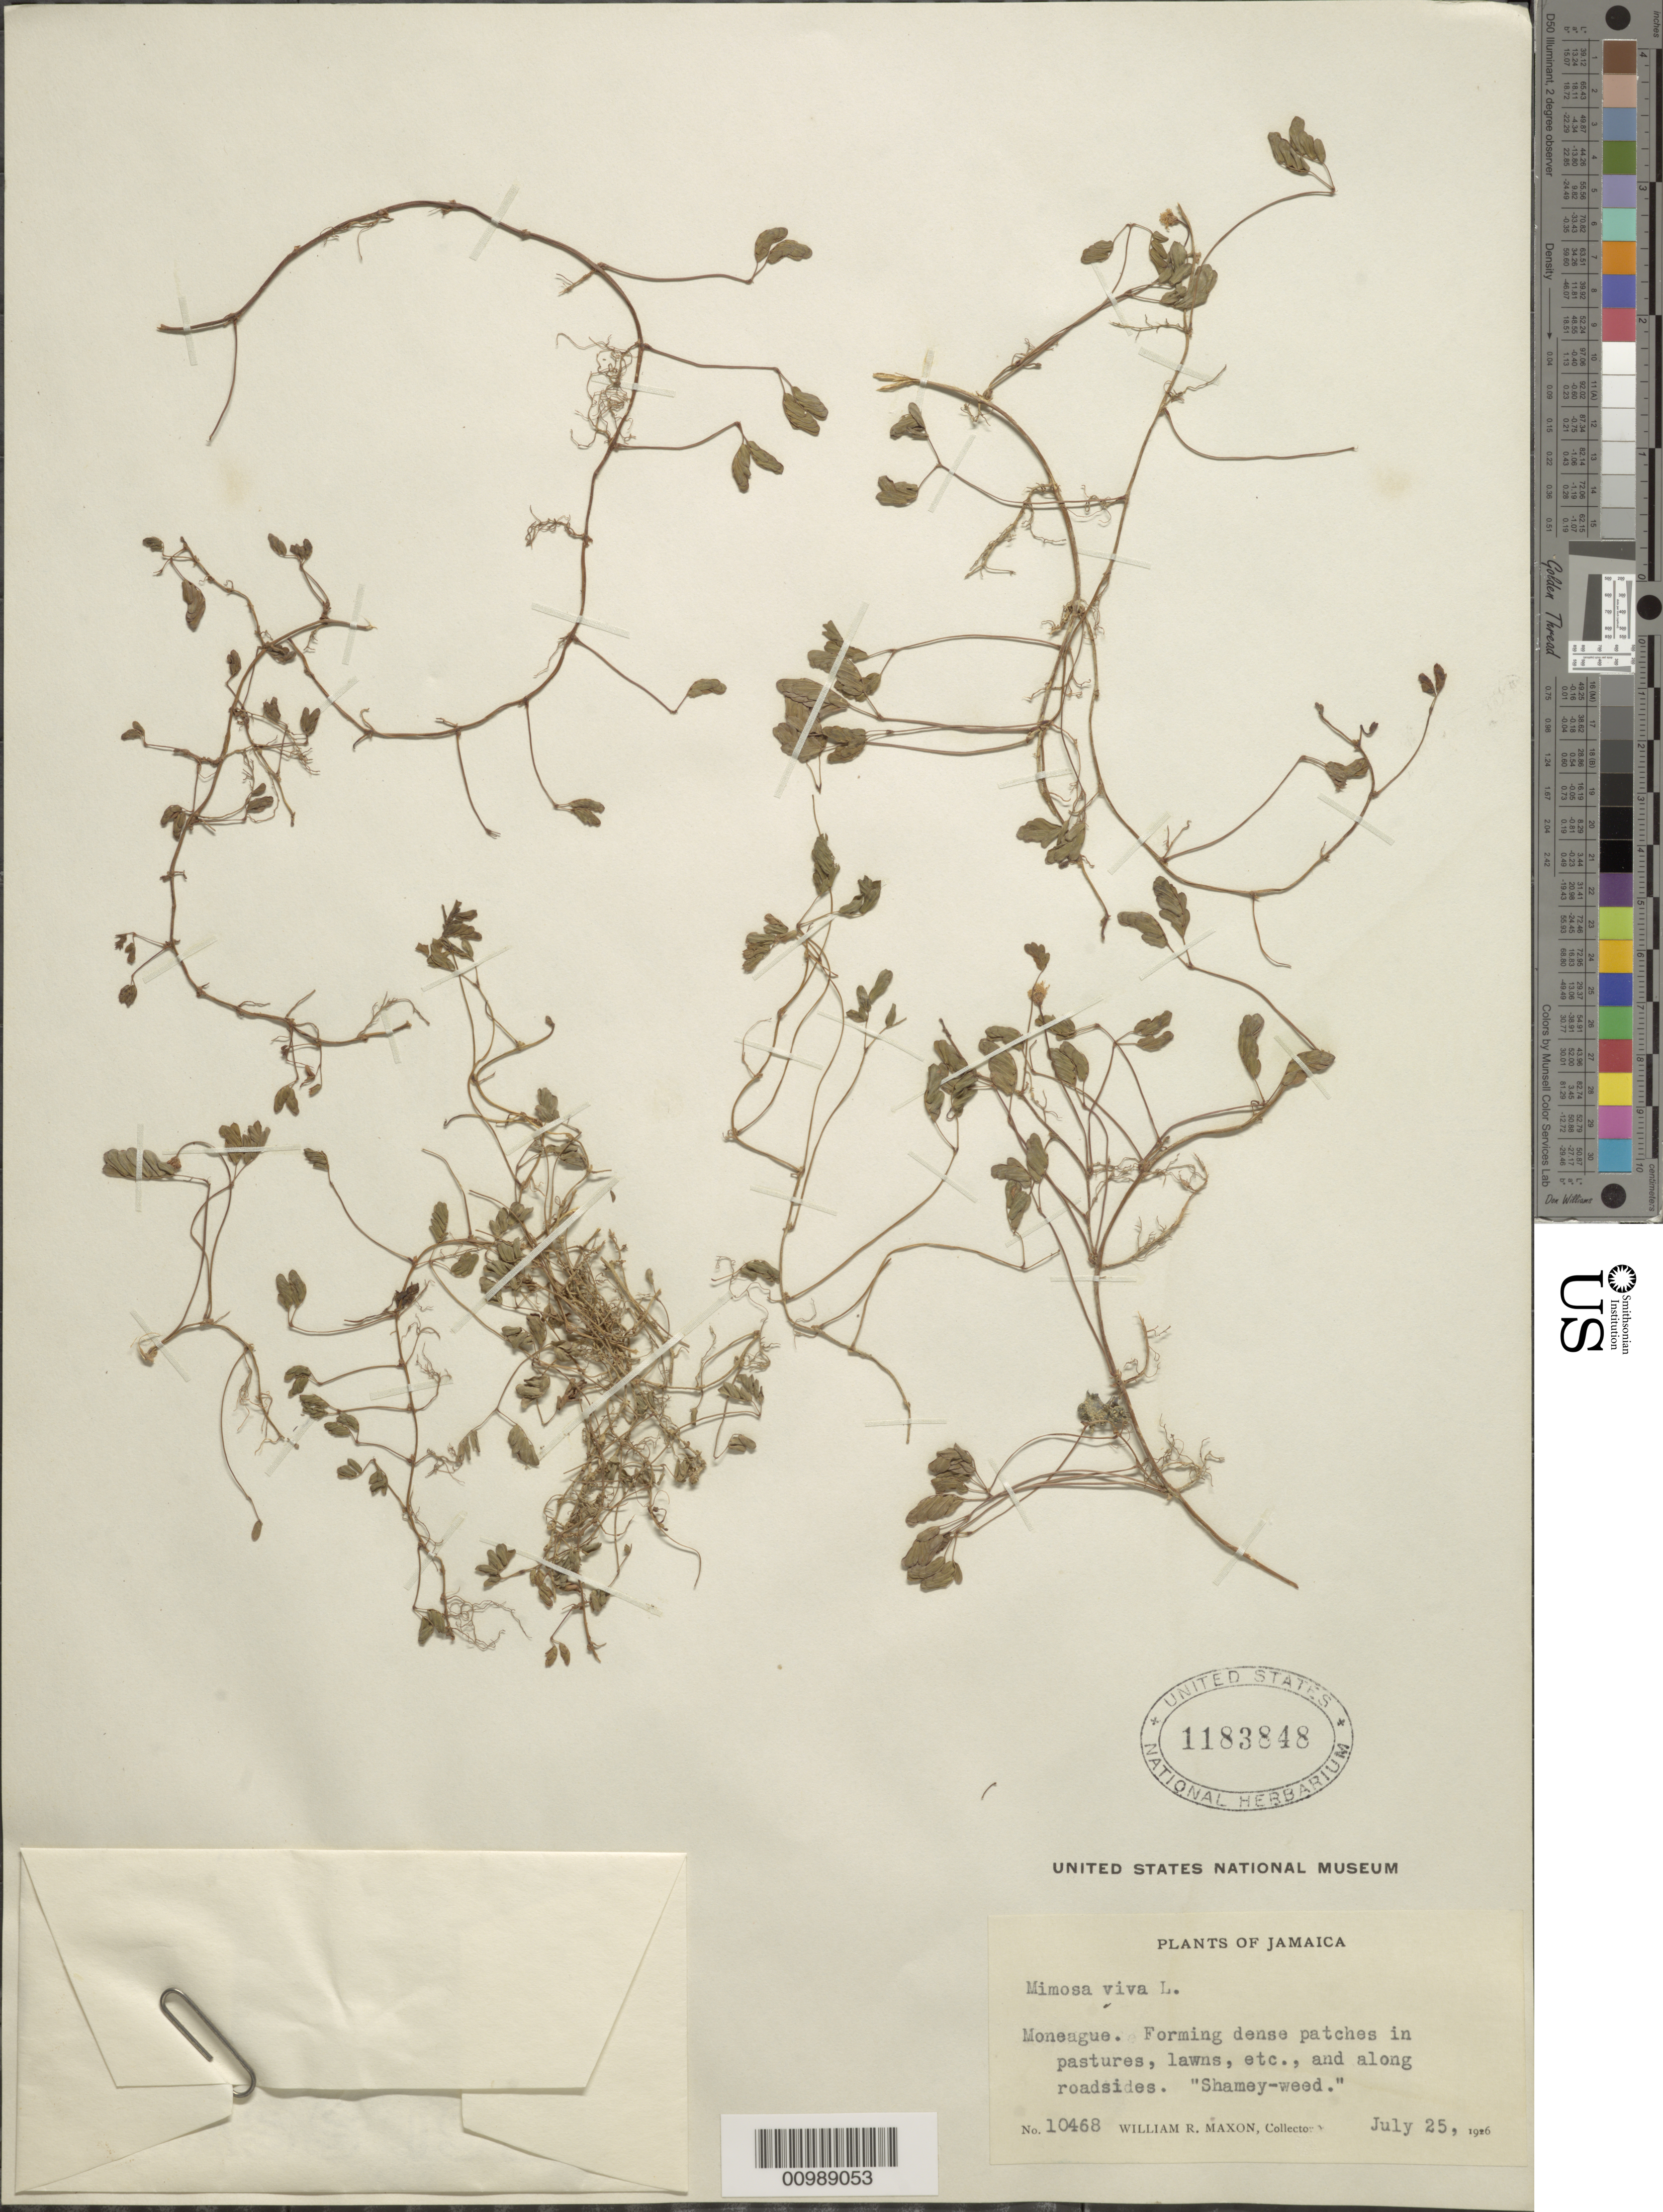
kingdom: Plantae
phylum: Tracheophyta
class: Magnoliopsida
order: Fabales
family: Fabaceae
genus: Mimosa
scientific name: Mimosa viva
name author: L.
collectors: W. R. Maxon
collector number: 10468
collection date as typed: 25 Jul 1926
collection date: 1926-07-25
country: Jamaica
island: Jamaica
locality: Moneague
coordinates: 0 N, 0 E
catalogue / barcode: US 1183848